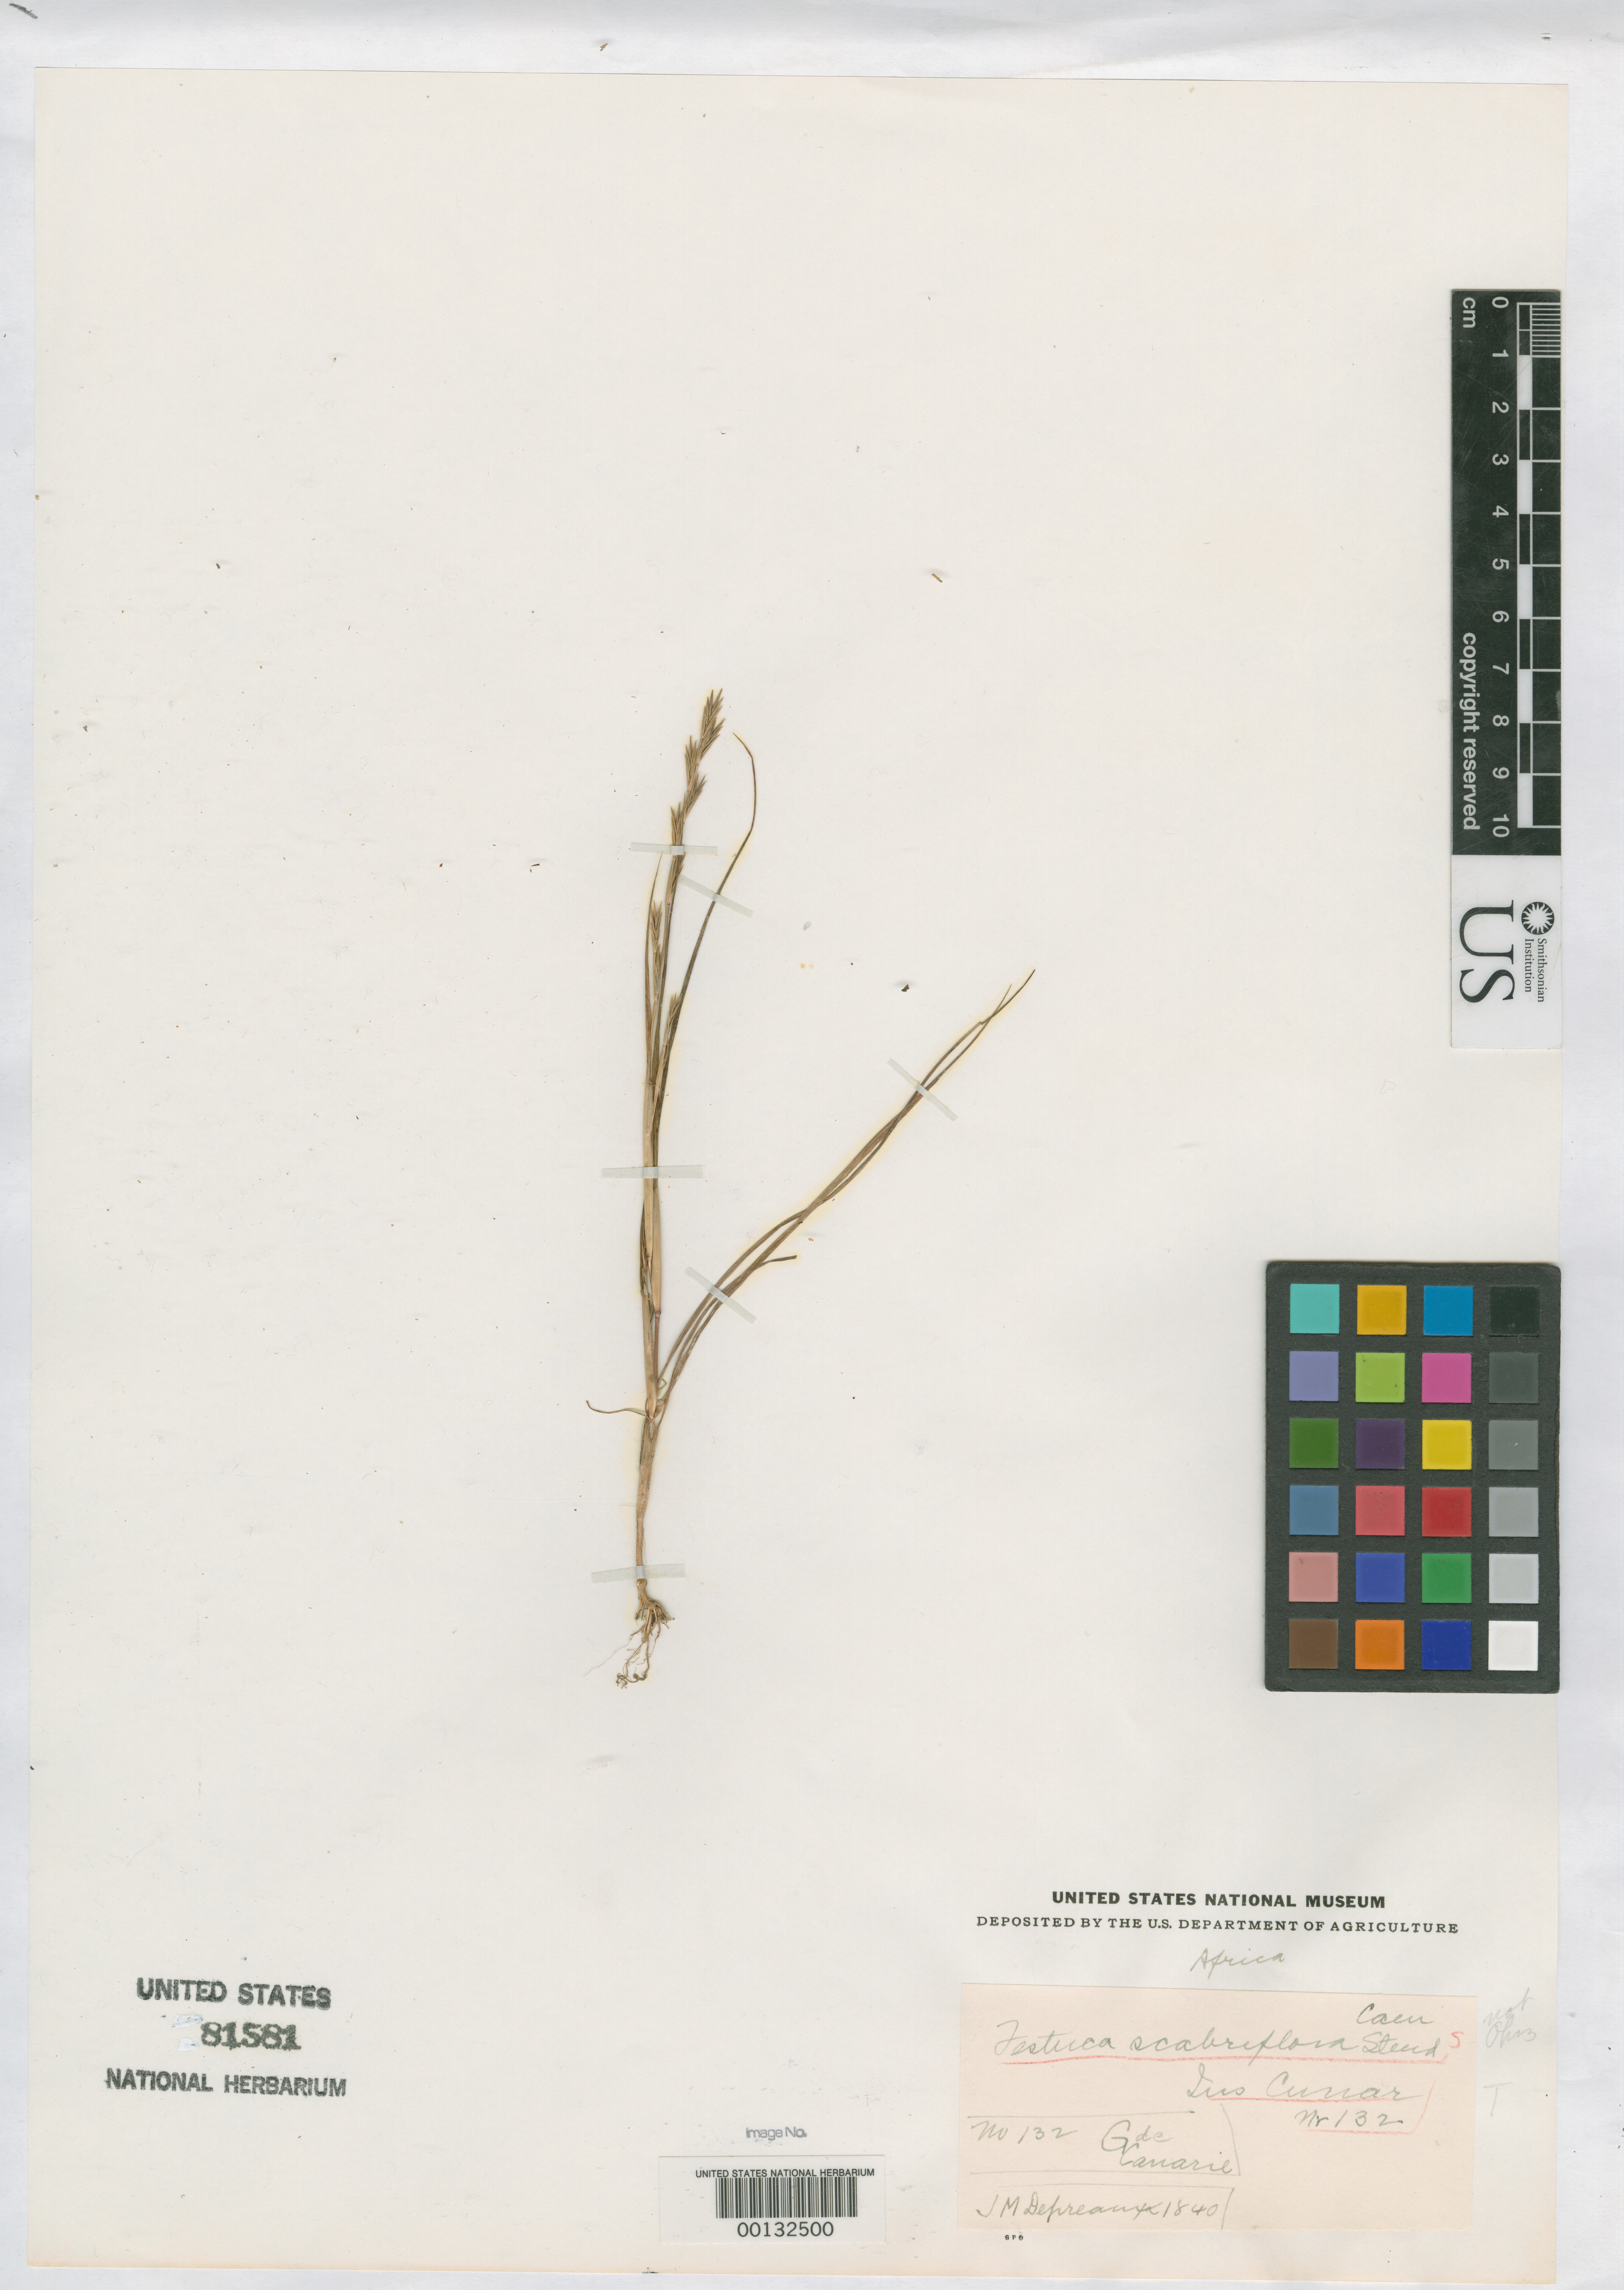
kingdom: Plantae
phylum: Tracheophyta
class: Liliopsida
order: Poales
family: Poaceae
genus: Festuca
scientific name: Festuca scabriflora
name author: Steud.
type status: Type Collection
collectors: J. Depreaux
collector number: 132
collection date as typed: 1840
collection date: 1840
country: Spain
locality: Canary islands.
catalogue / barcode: US 81581